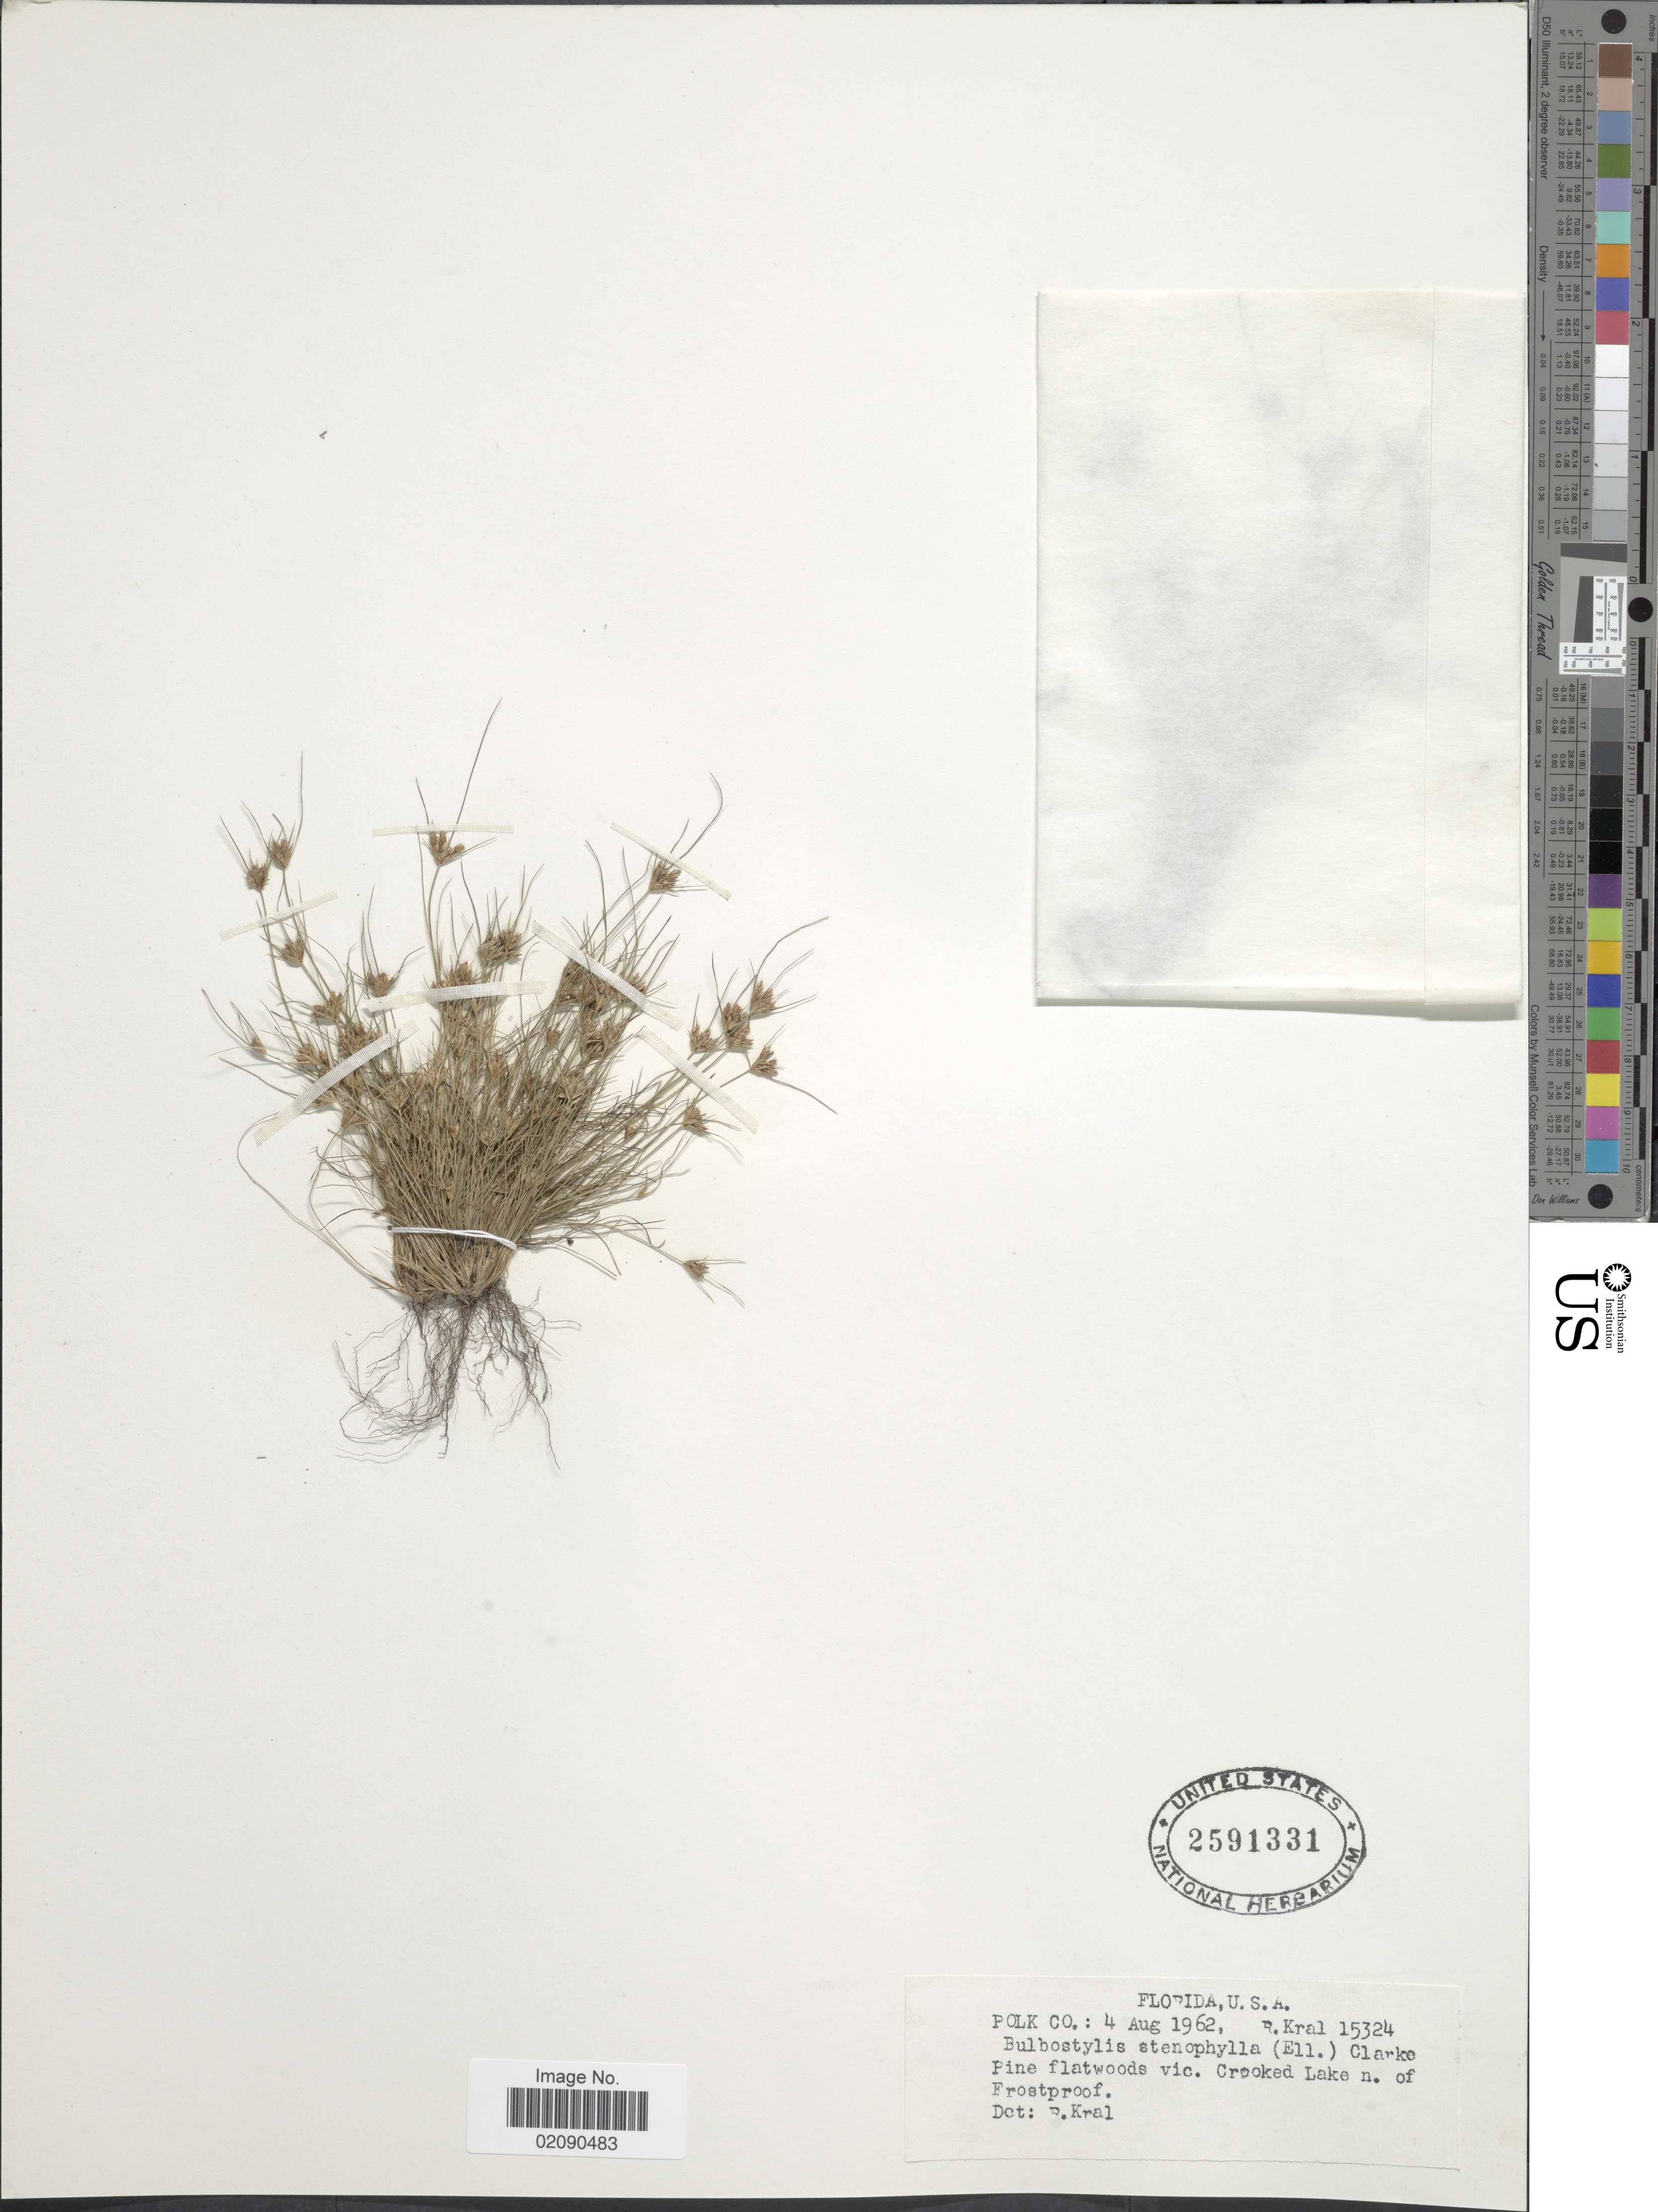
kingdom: Plantae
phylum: Tracheophyta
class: Liliopsida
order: Poales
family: Cyperaceae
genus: Bulbostylis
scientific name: Bulbostylis stenophylla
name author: (Elliott) C.B. Clarke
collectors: R. Kral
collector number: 15324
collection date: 1962-08-04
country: United States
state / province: Florida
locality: Polk Co; Pine flatwoods vic. Crooked Lake n. of Frostproof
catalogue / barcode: US 2591331